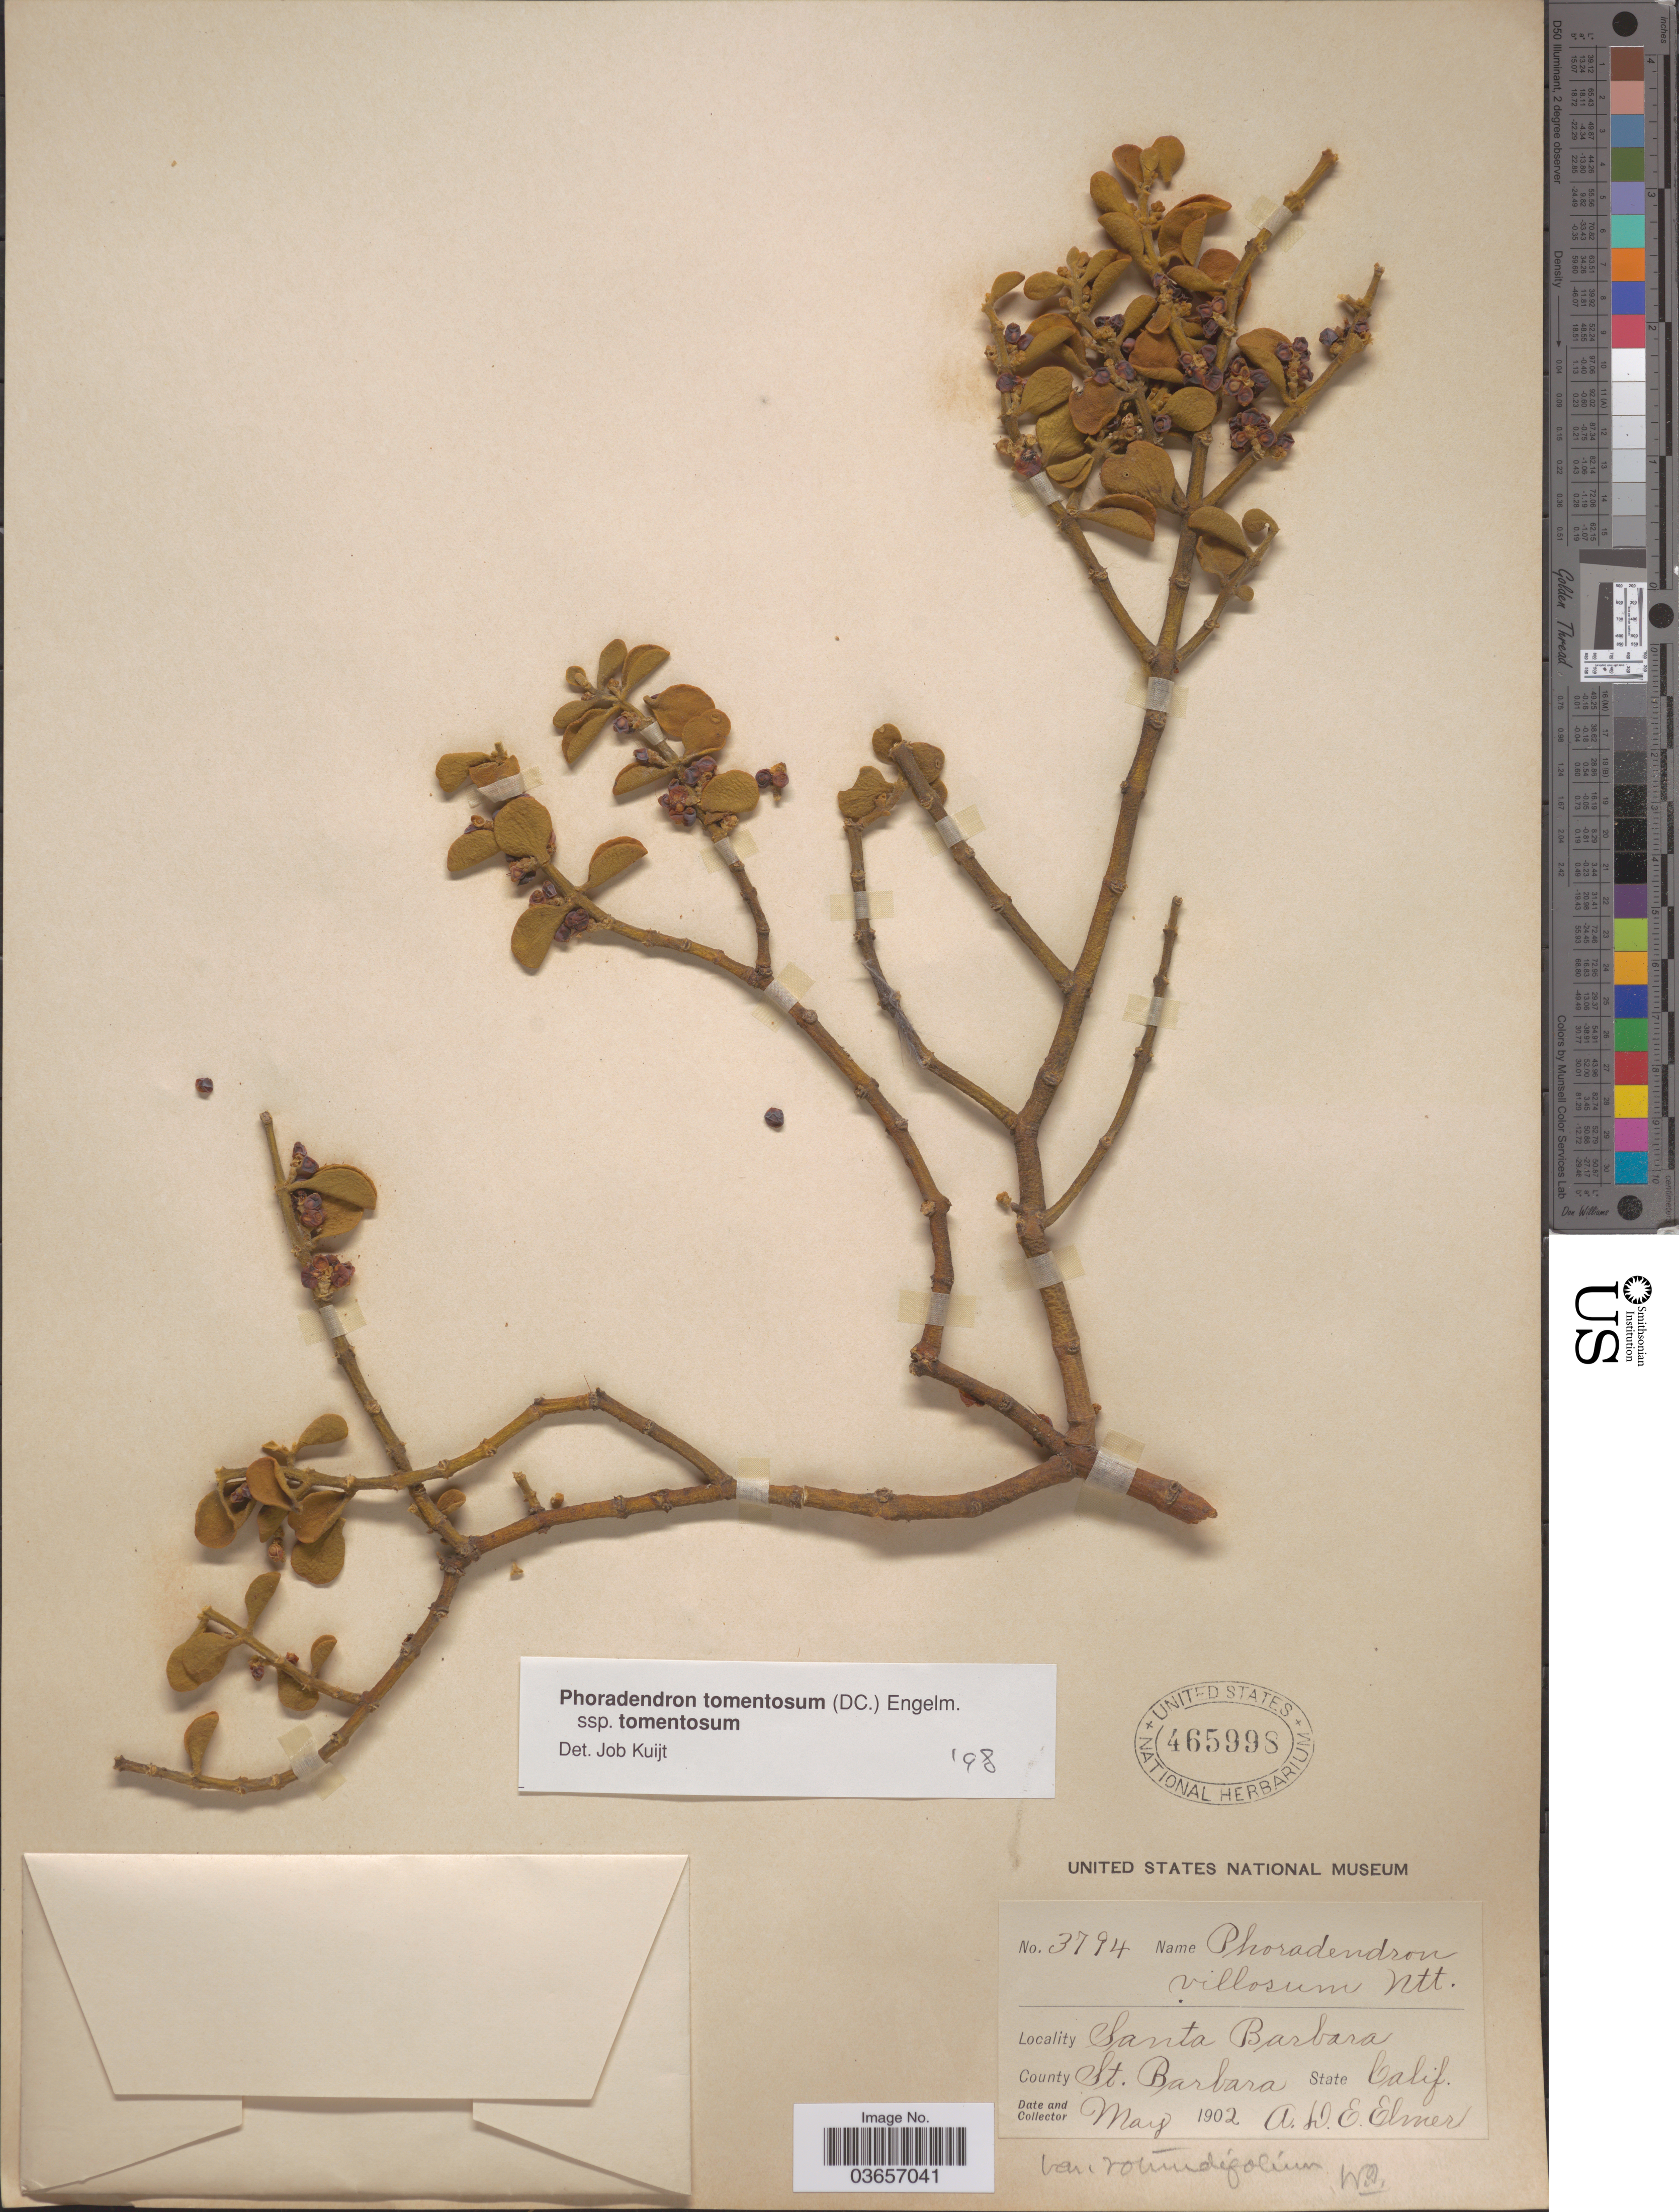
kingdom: Plantae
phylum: Tracheophyta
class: Magnoliopsida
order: Santalales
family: Viscaceae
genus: Phoradendron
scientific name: Phoradendron tomentosum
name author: DC.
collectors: A. D. E. Elmer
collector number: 3794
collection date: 1902-05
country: United States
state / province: California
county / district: Santa Barbara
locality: Santa Barbara. County St. Barbara.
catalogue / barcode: US 465998